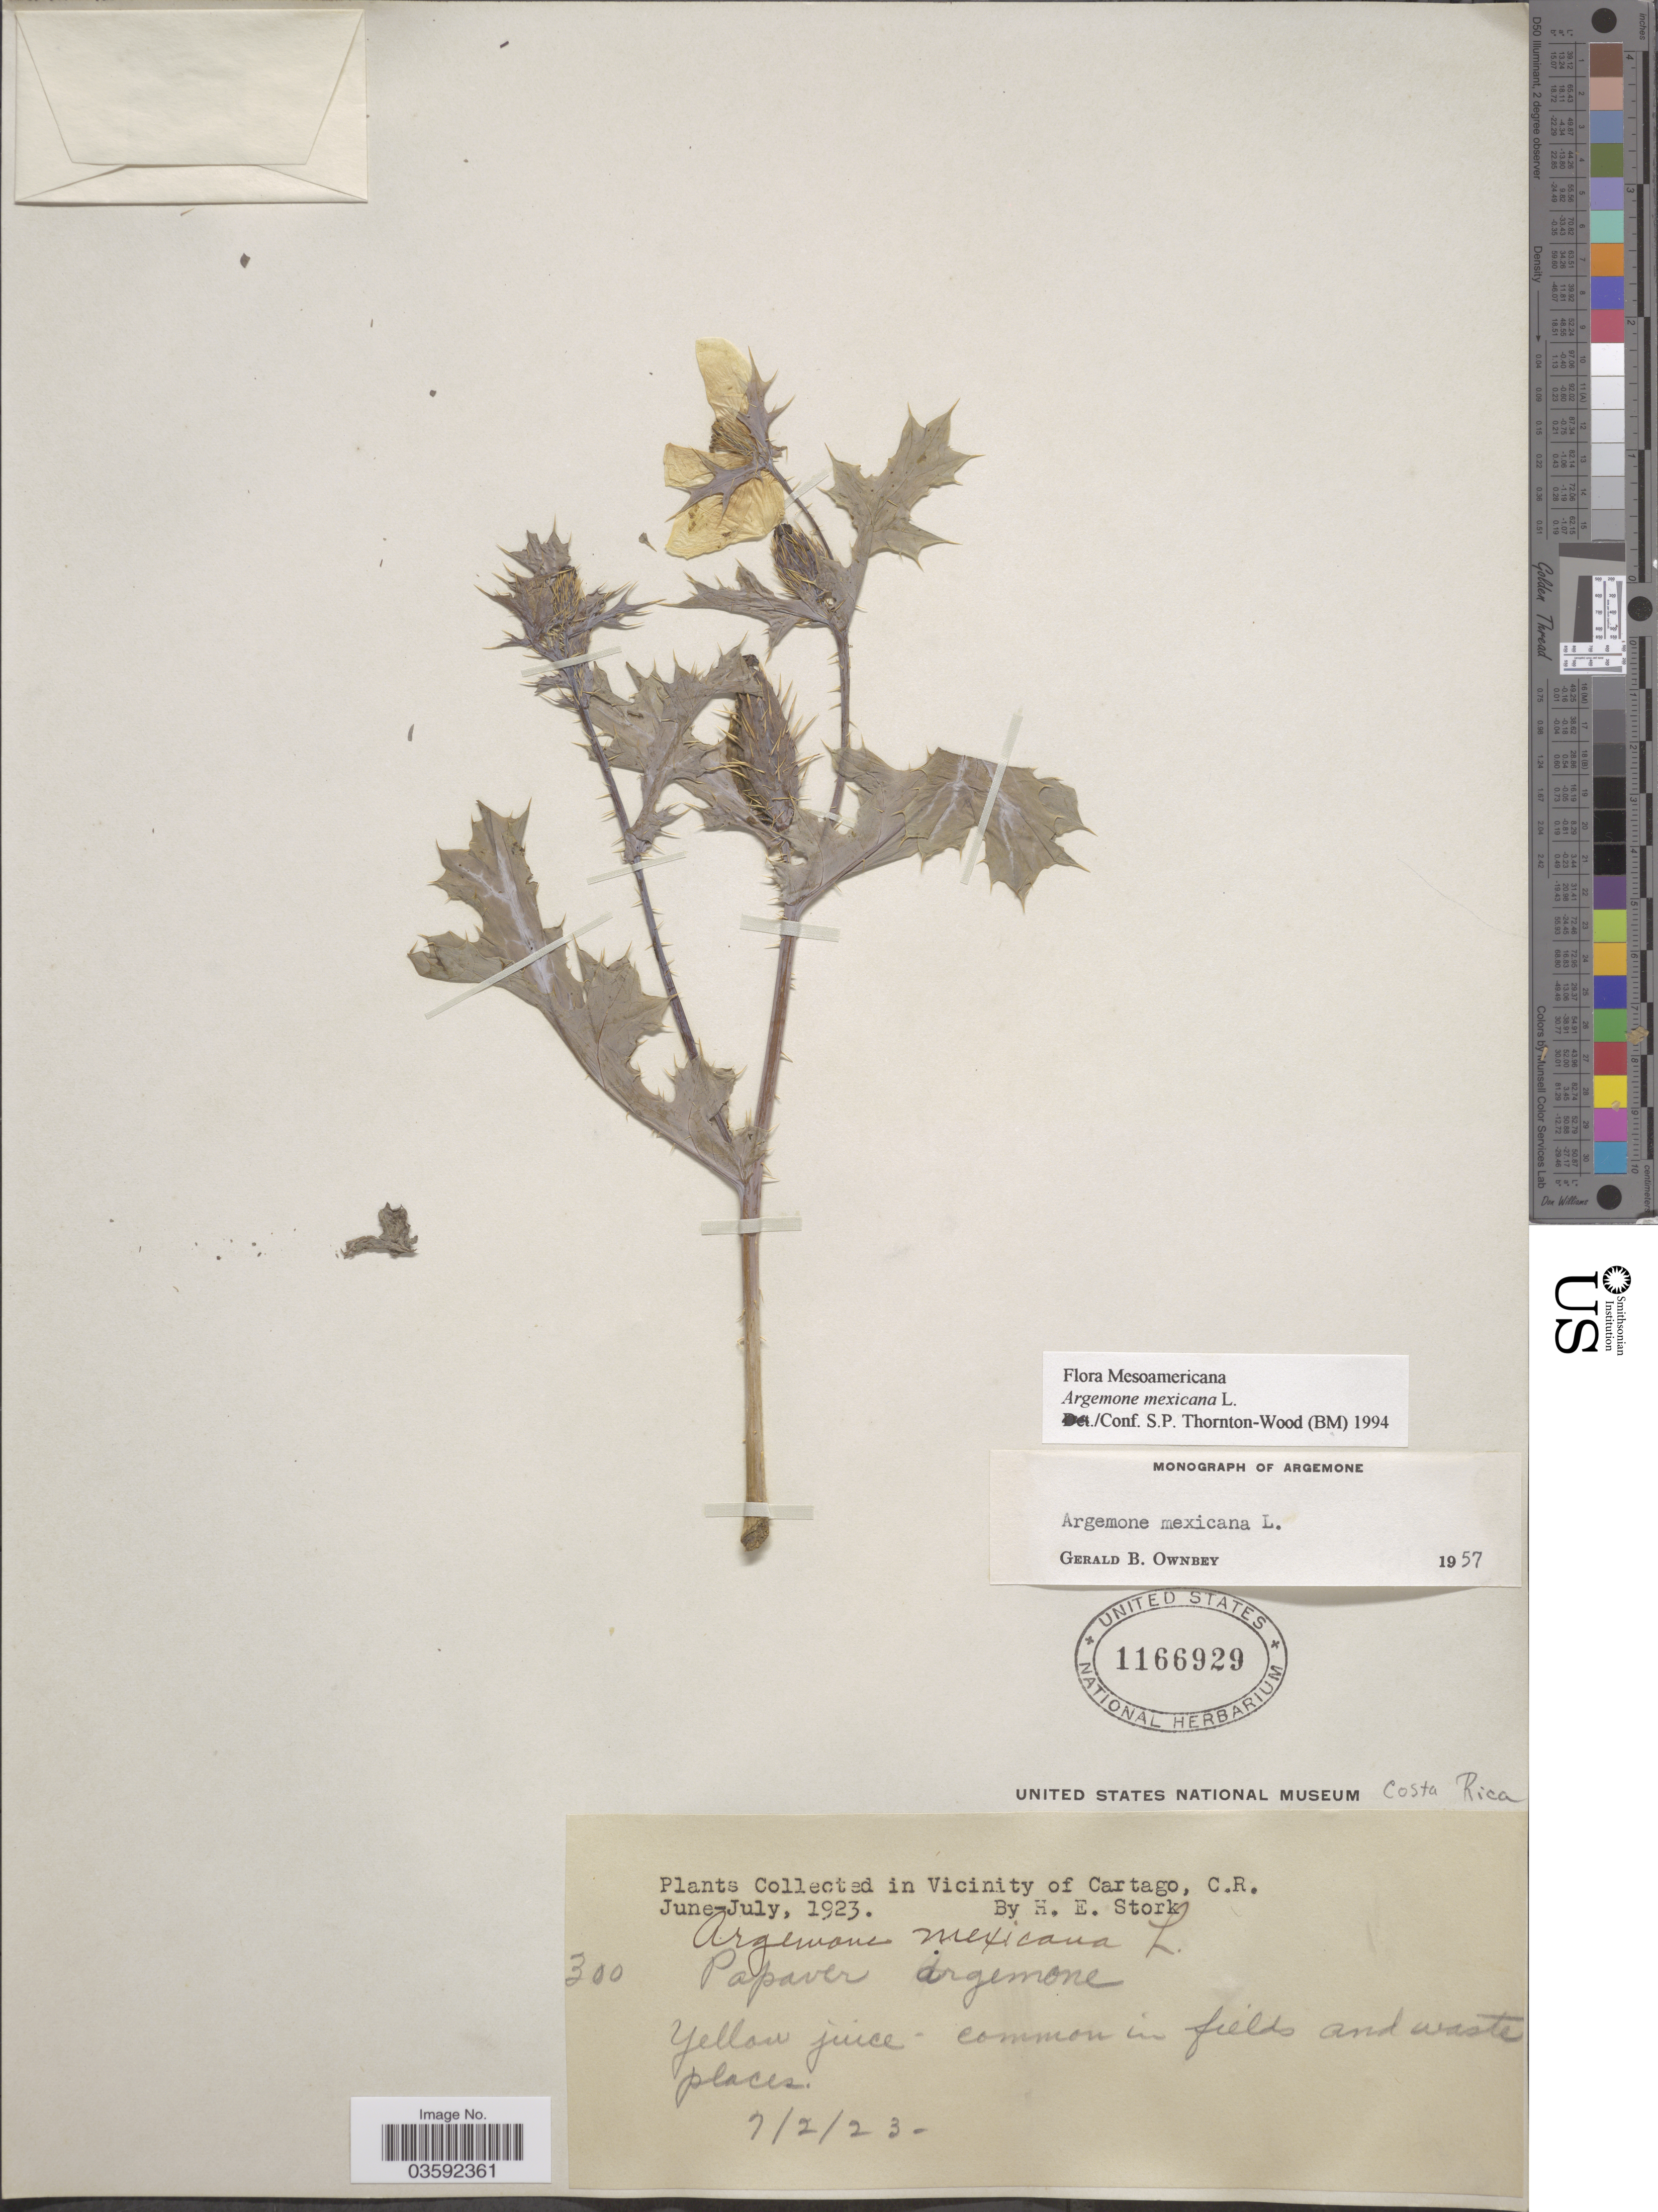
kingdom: Plantae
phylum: Tracheophyta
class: Magnoliopsida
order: Ranunculales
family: Papaveraceae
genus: Argemone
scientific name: Argemone mexicana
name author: L.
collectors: H. E. Stork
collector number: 300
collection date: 1923-02-07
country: Costa Rica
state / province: Cartago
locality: Vicinity of Cartago.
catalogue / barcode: US 1166929